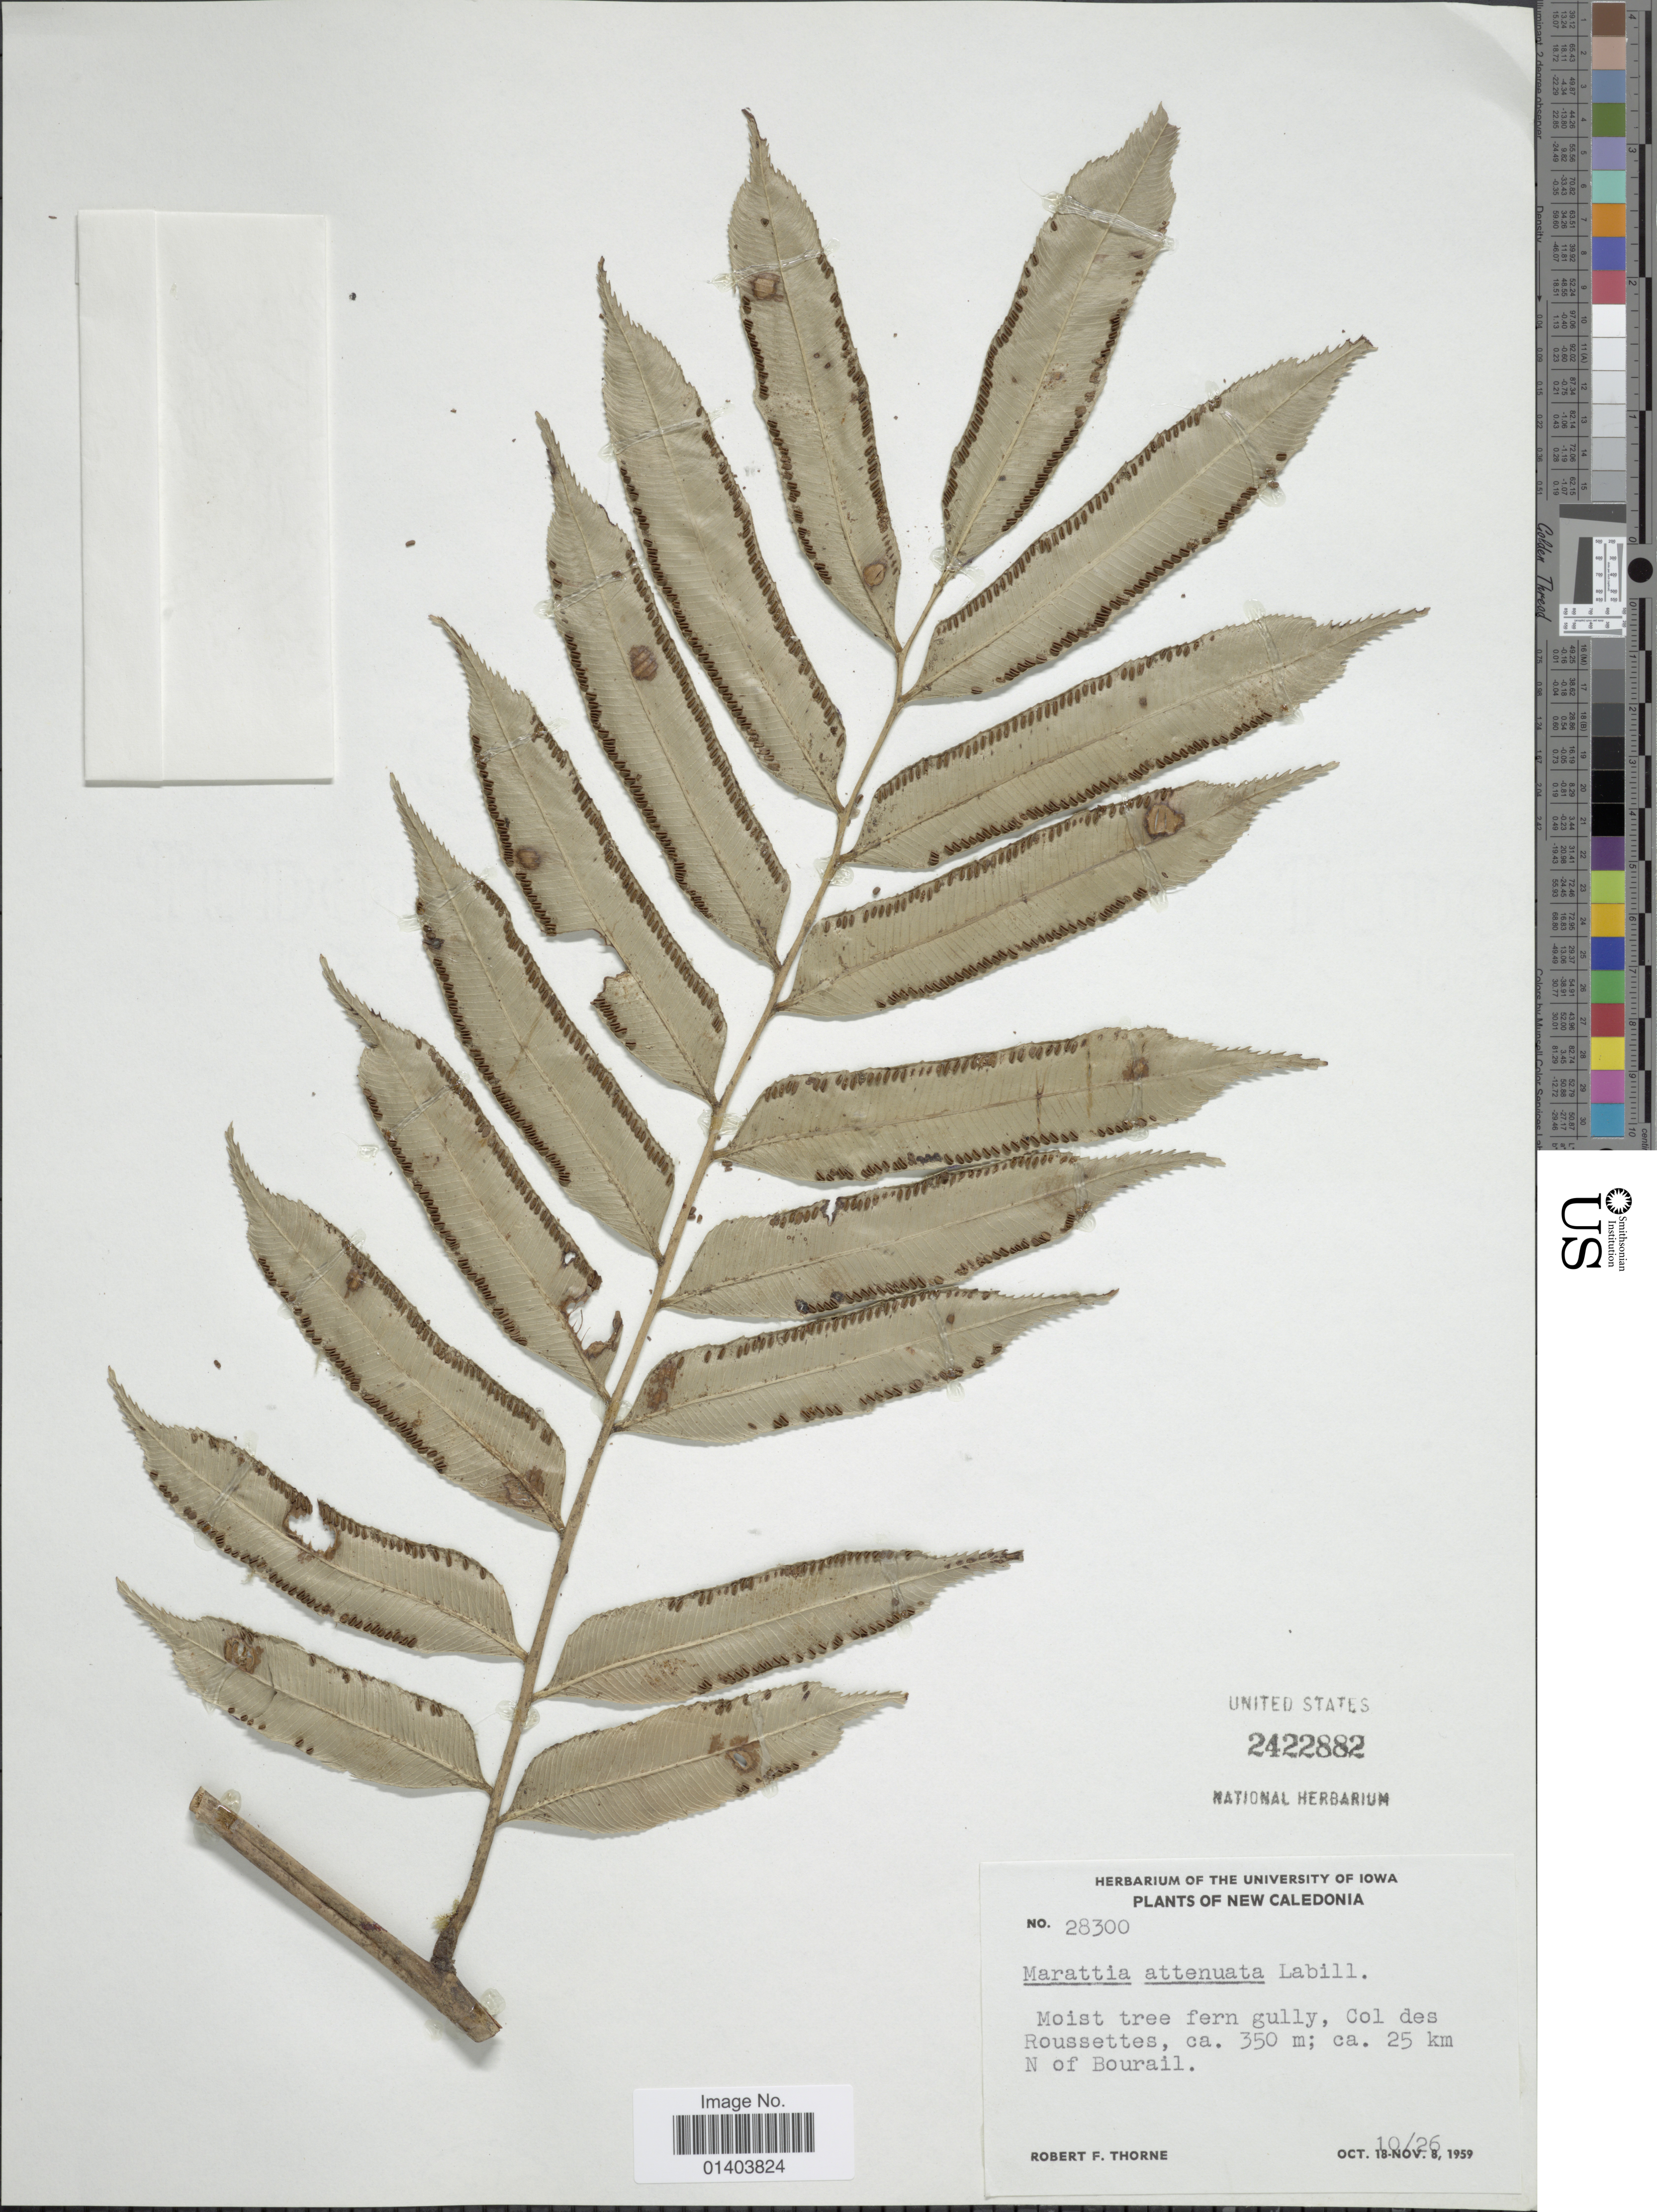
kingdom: Plantae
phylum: Tracheophyta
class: Polypodiopsida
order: Marattiales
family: Marattiaceae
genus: Ptisana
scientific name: Ptisana attenuata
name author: (Labill.) Murdock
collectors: R. F. Thorne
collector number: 28300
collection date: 1959-10-26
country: New Caledonia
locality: Col des Roussettes, ca 350 m; ca 25 km N of Bourail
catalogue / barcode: US 2422882